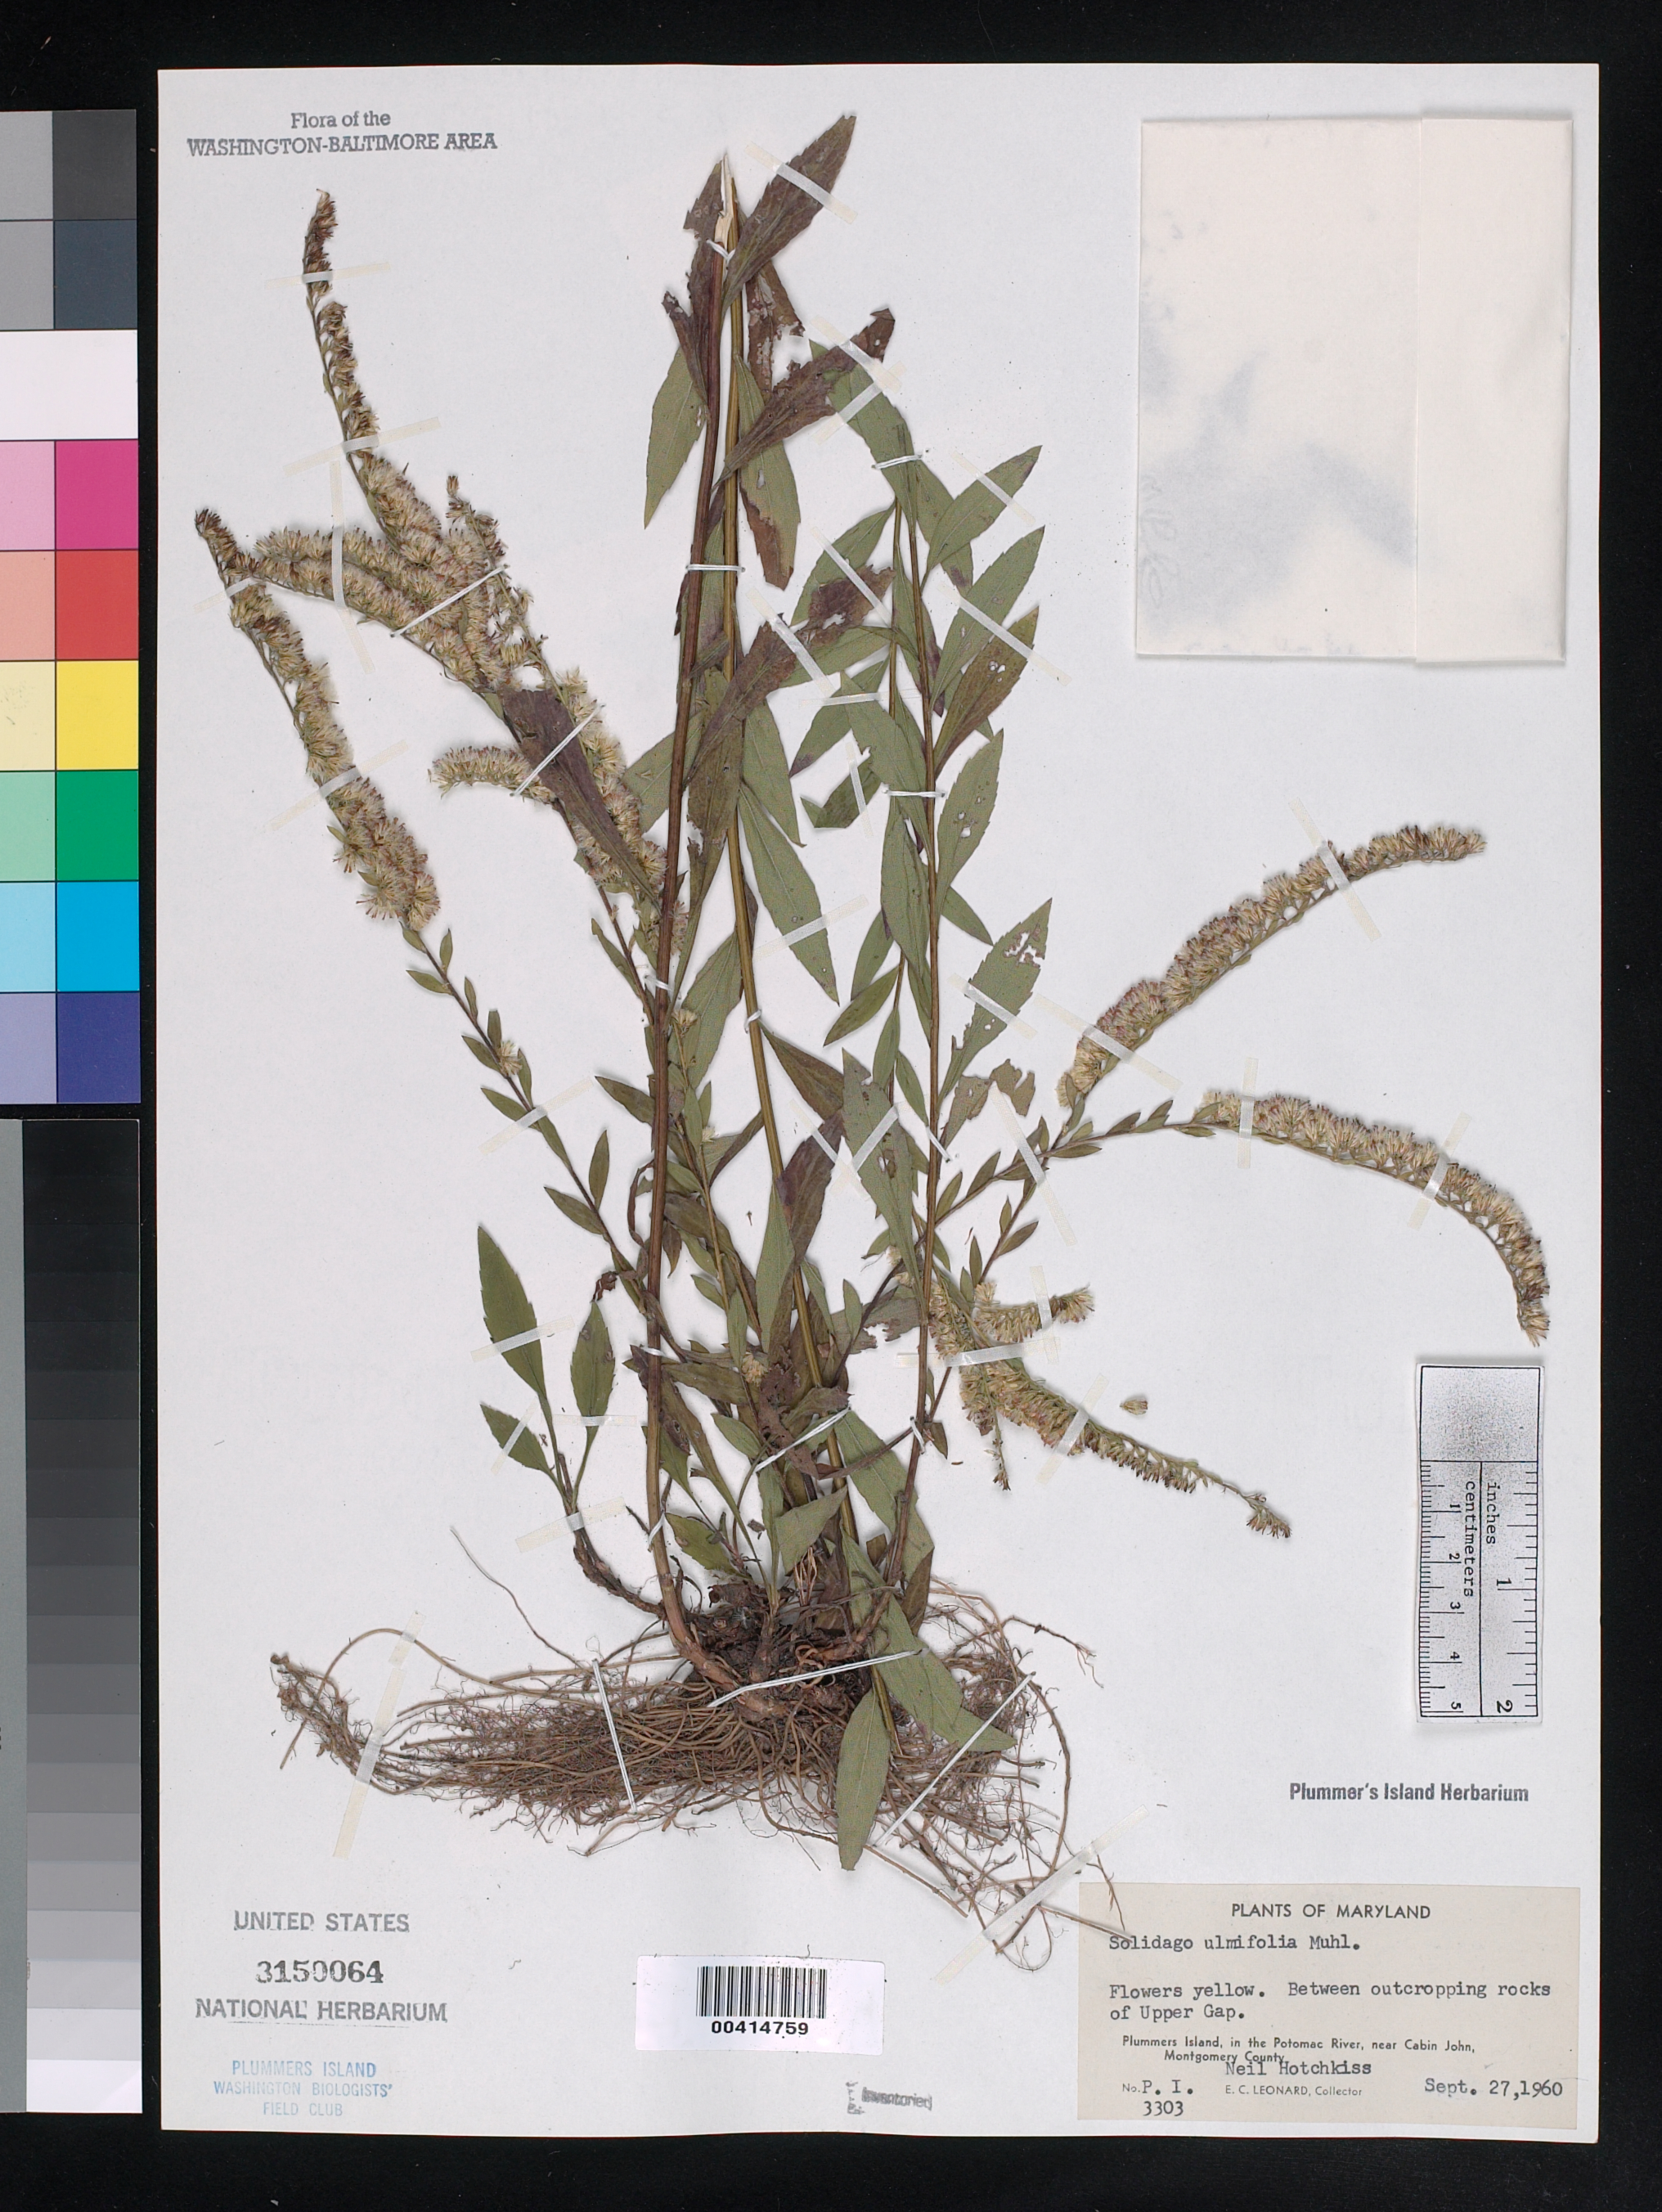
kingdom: Plantae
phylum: Tracheophyta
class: Magnoliopsida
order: Asterales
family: Asteraceae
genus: Solidago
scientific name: Solidago ulmifolia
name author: Muhl. ex Willd.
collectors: E. C. Leonard & N. Hotchkiss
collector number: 3303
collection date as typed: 27 Sep 1960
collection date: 1960-09-27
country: United States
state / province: Maryland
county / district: Montgomery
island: Plummers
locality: Plummer's Island; Upper Gap C. & O. Canal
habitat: Between outcropping rocks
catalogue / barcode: US 3150064